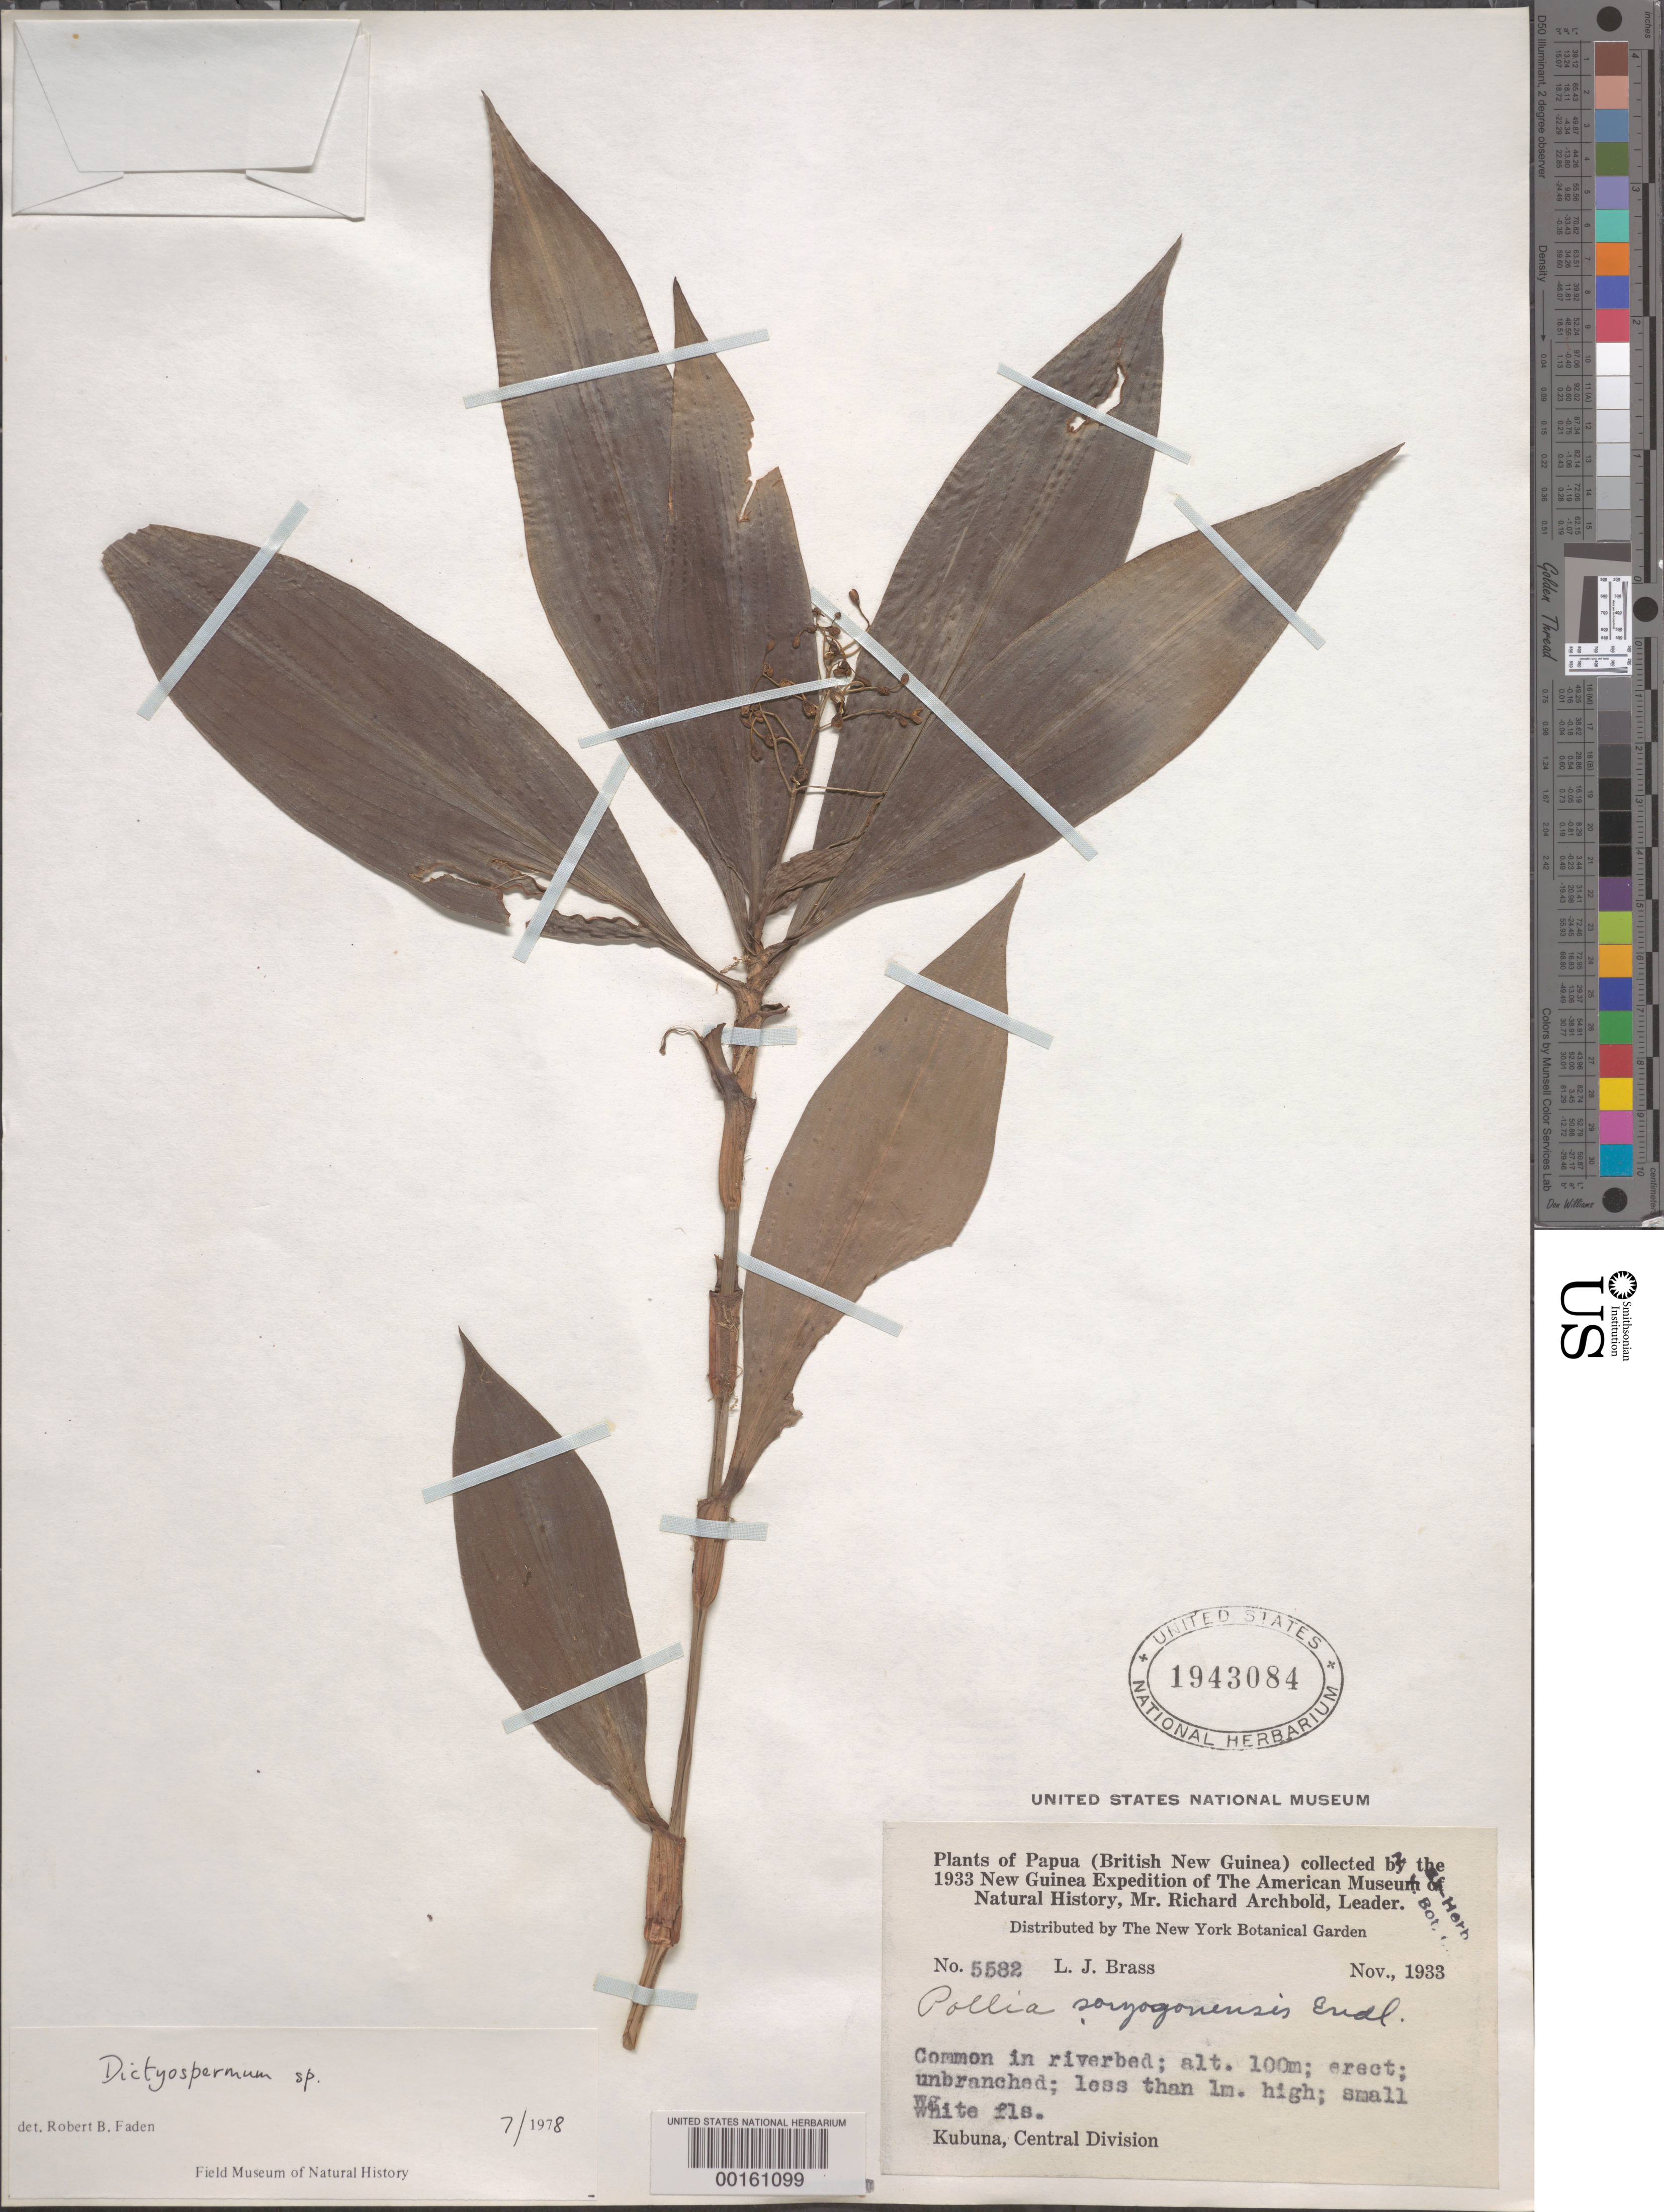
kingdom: Plantae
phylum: Tracheophyta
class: Liliopsida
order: Commelinales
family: Commelinaceae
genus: Dictyospermum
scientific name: Dictyospermum sp.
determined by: Faden, Robert B., (US), Smithsonian Institution - National Museum of Natural History (UNITED STATES)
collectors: L. J. Brass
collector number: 5582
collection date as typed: Nov 1933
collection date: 1933-11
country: Papua New Guinea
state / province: Central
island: New Guinea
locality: Kubuna, central division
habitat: Riverbed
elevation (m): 100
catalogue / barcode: US 1943084